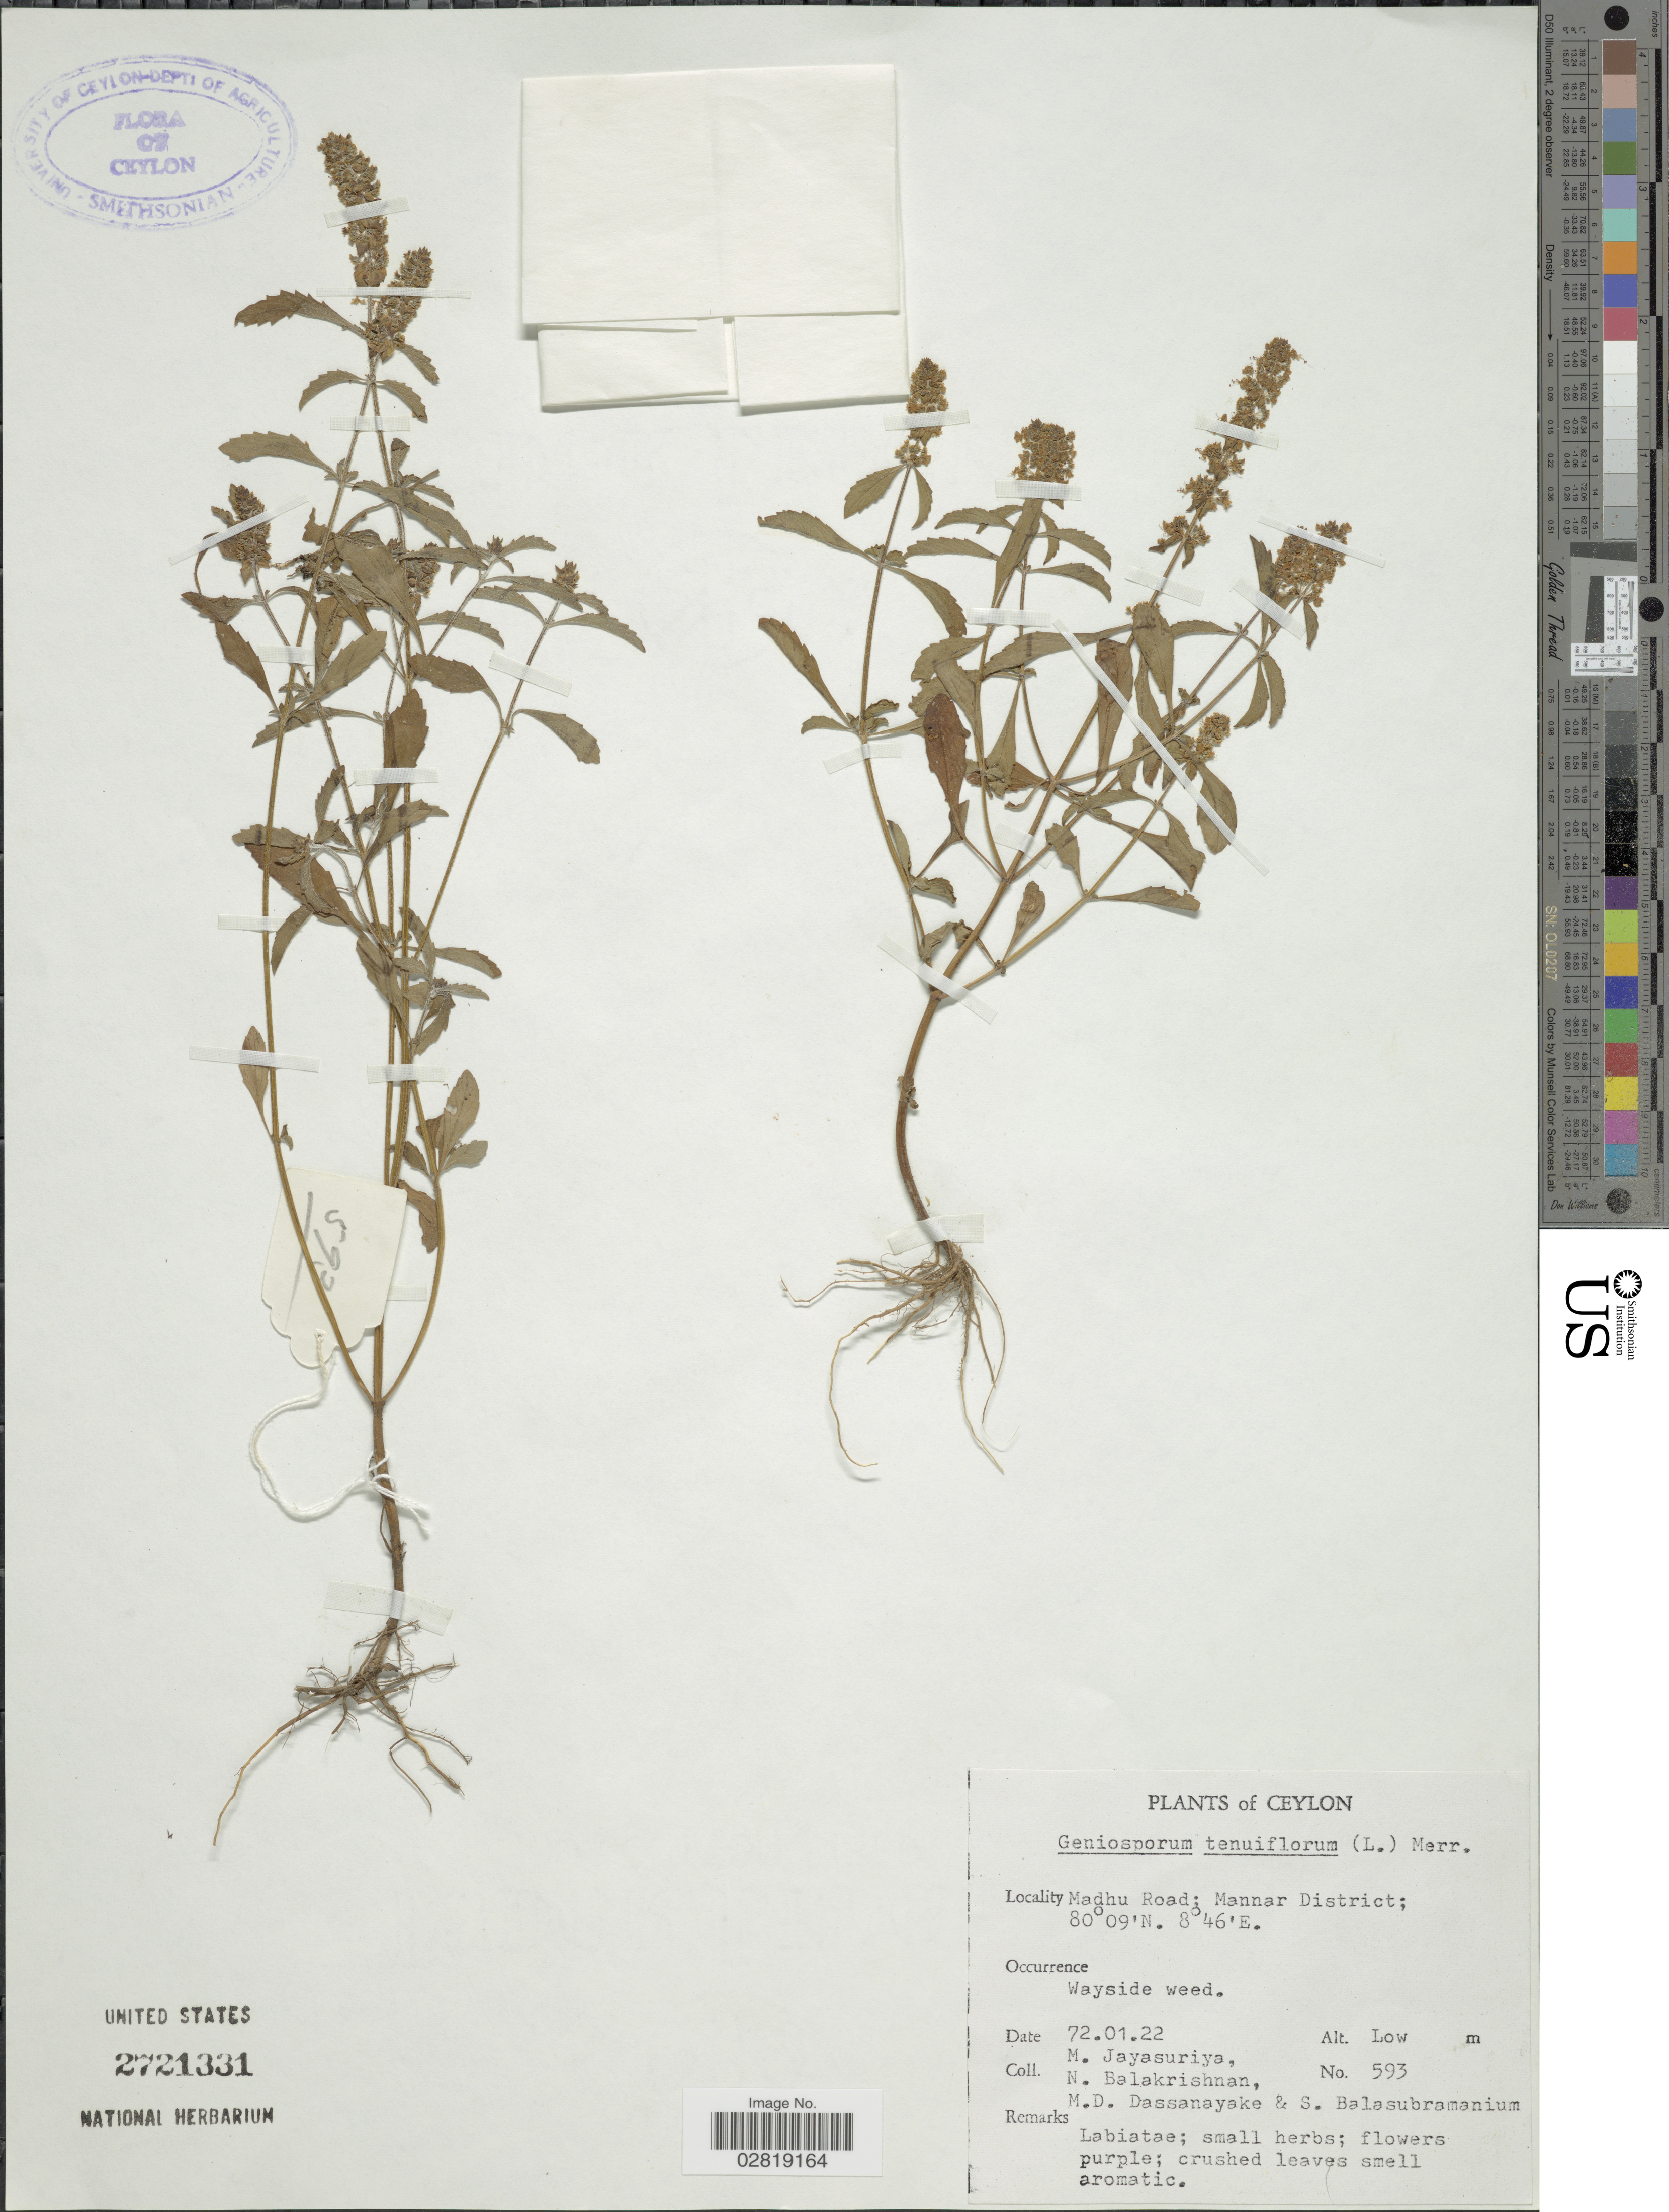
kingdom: Plantae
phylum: Tracheophyta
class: Magnoliopsida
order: Lamiales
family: Lamiaceae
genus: Geniosporum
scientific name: Geniosporum tenuiflorum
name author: (L.) Merr.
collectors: M. Jayasuriya, N. Balakrishnan, M. D. Dassanayake & S. Balasubramanium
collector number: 593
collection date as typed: Transcribed d/m/y: 22/1/72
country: Sri Lanka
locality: Ceylon. Madhu Road; Mannar District.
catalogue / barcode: US 2721331